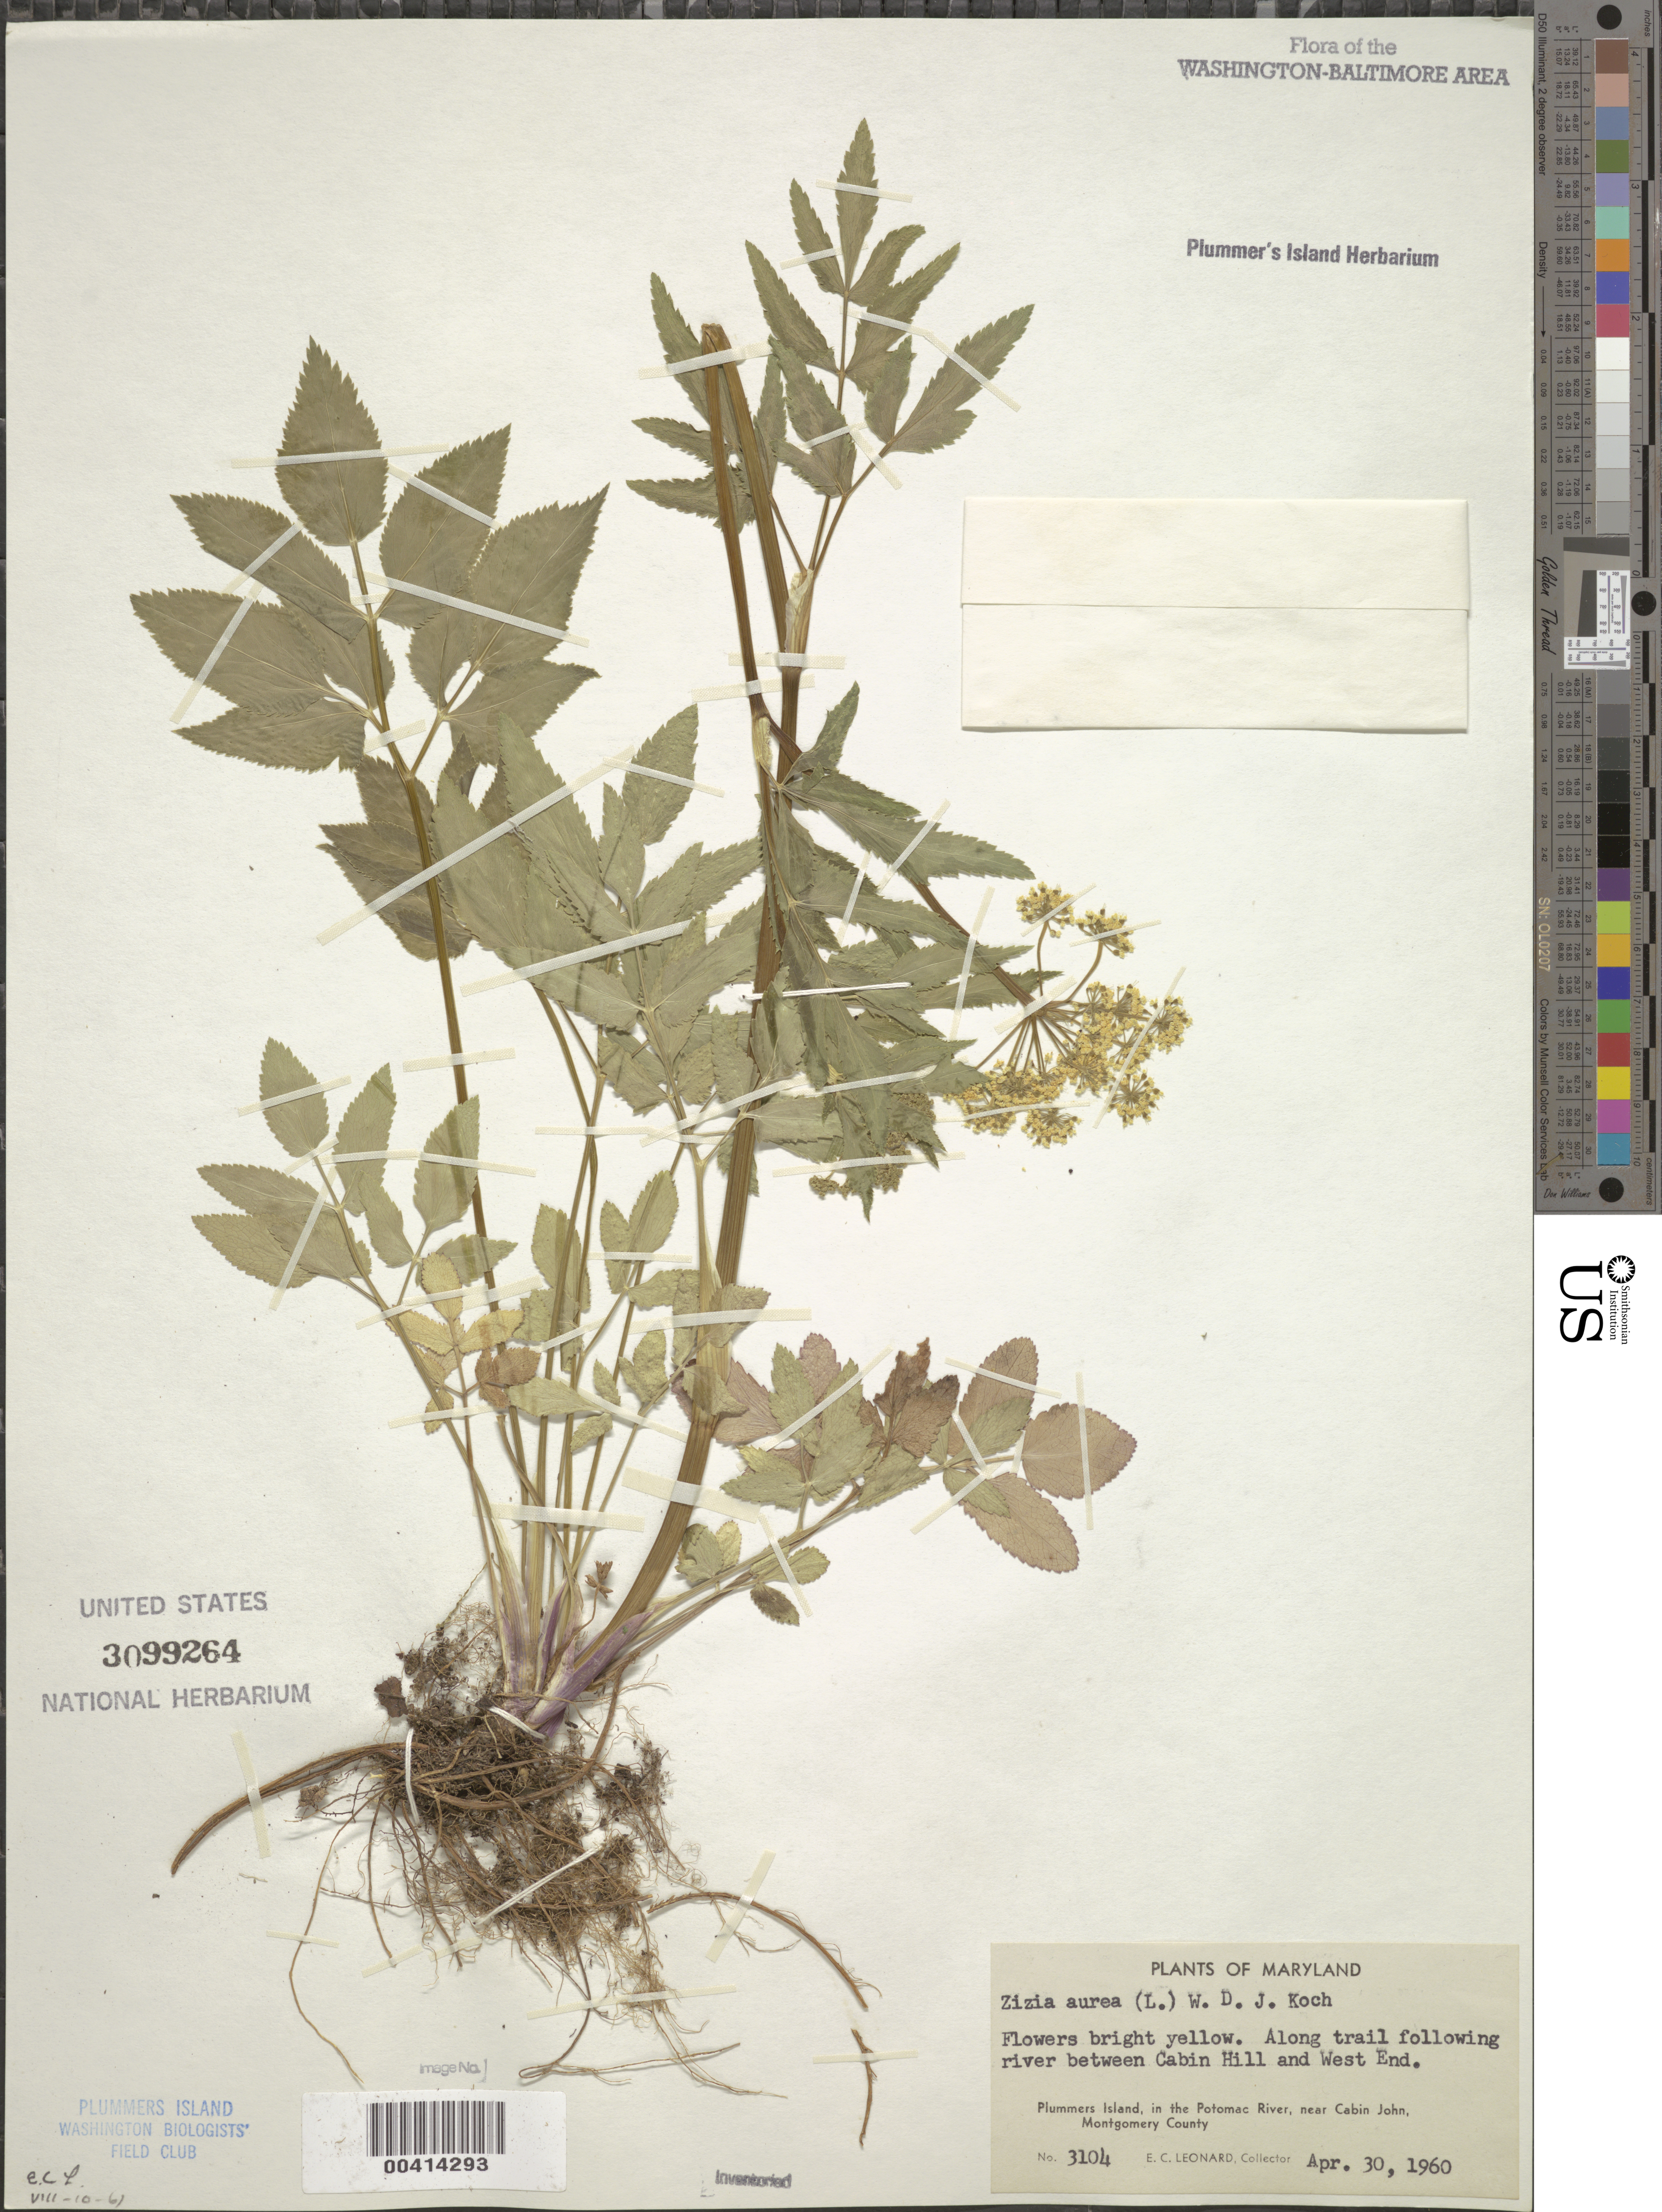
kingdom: Plantae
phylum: Tracheophyta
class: Magnoliopsida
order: Apiales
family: Apiaceae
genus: Zizia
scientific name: Zizia aurea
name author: (L.) Koch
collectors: E. C. Leonard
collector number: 3104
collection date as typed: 30 Apr 1960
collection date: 1960-04-30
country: United States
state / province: Maryland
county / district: Montgomery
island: Plummers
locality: Plummer's Island; along trail following river between Cabin Hill and west end C. & O. Canal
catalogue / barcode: US 3099264